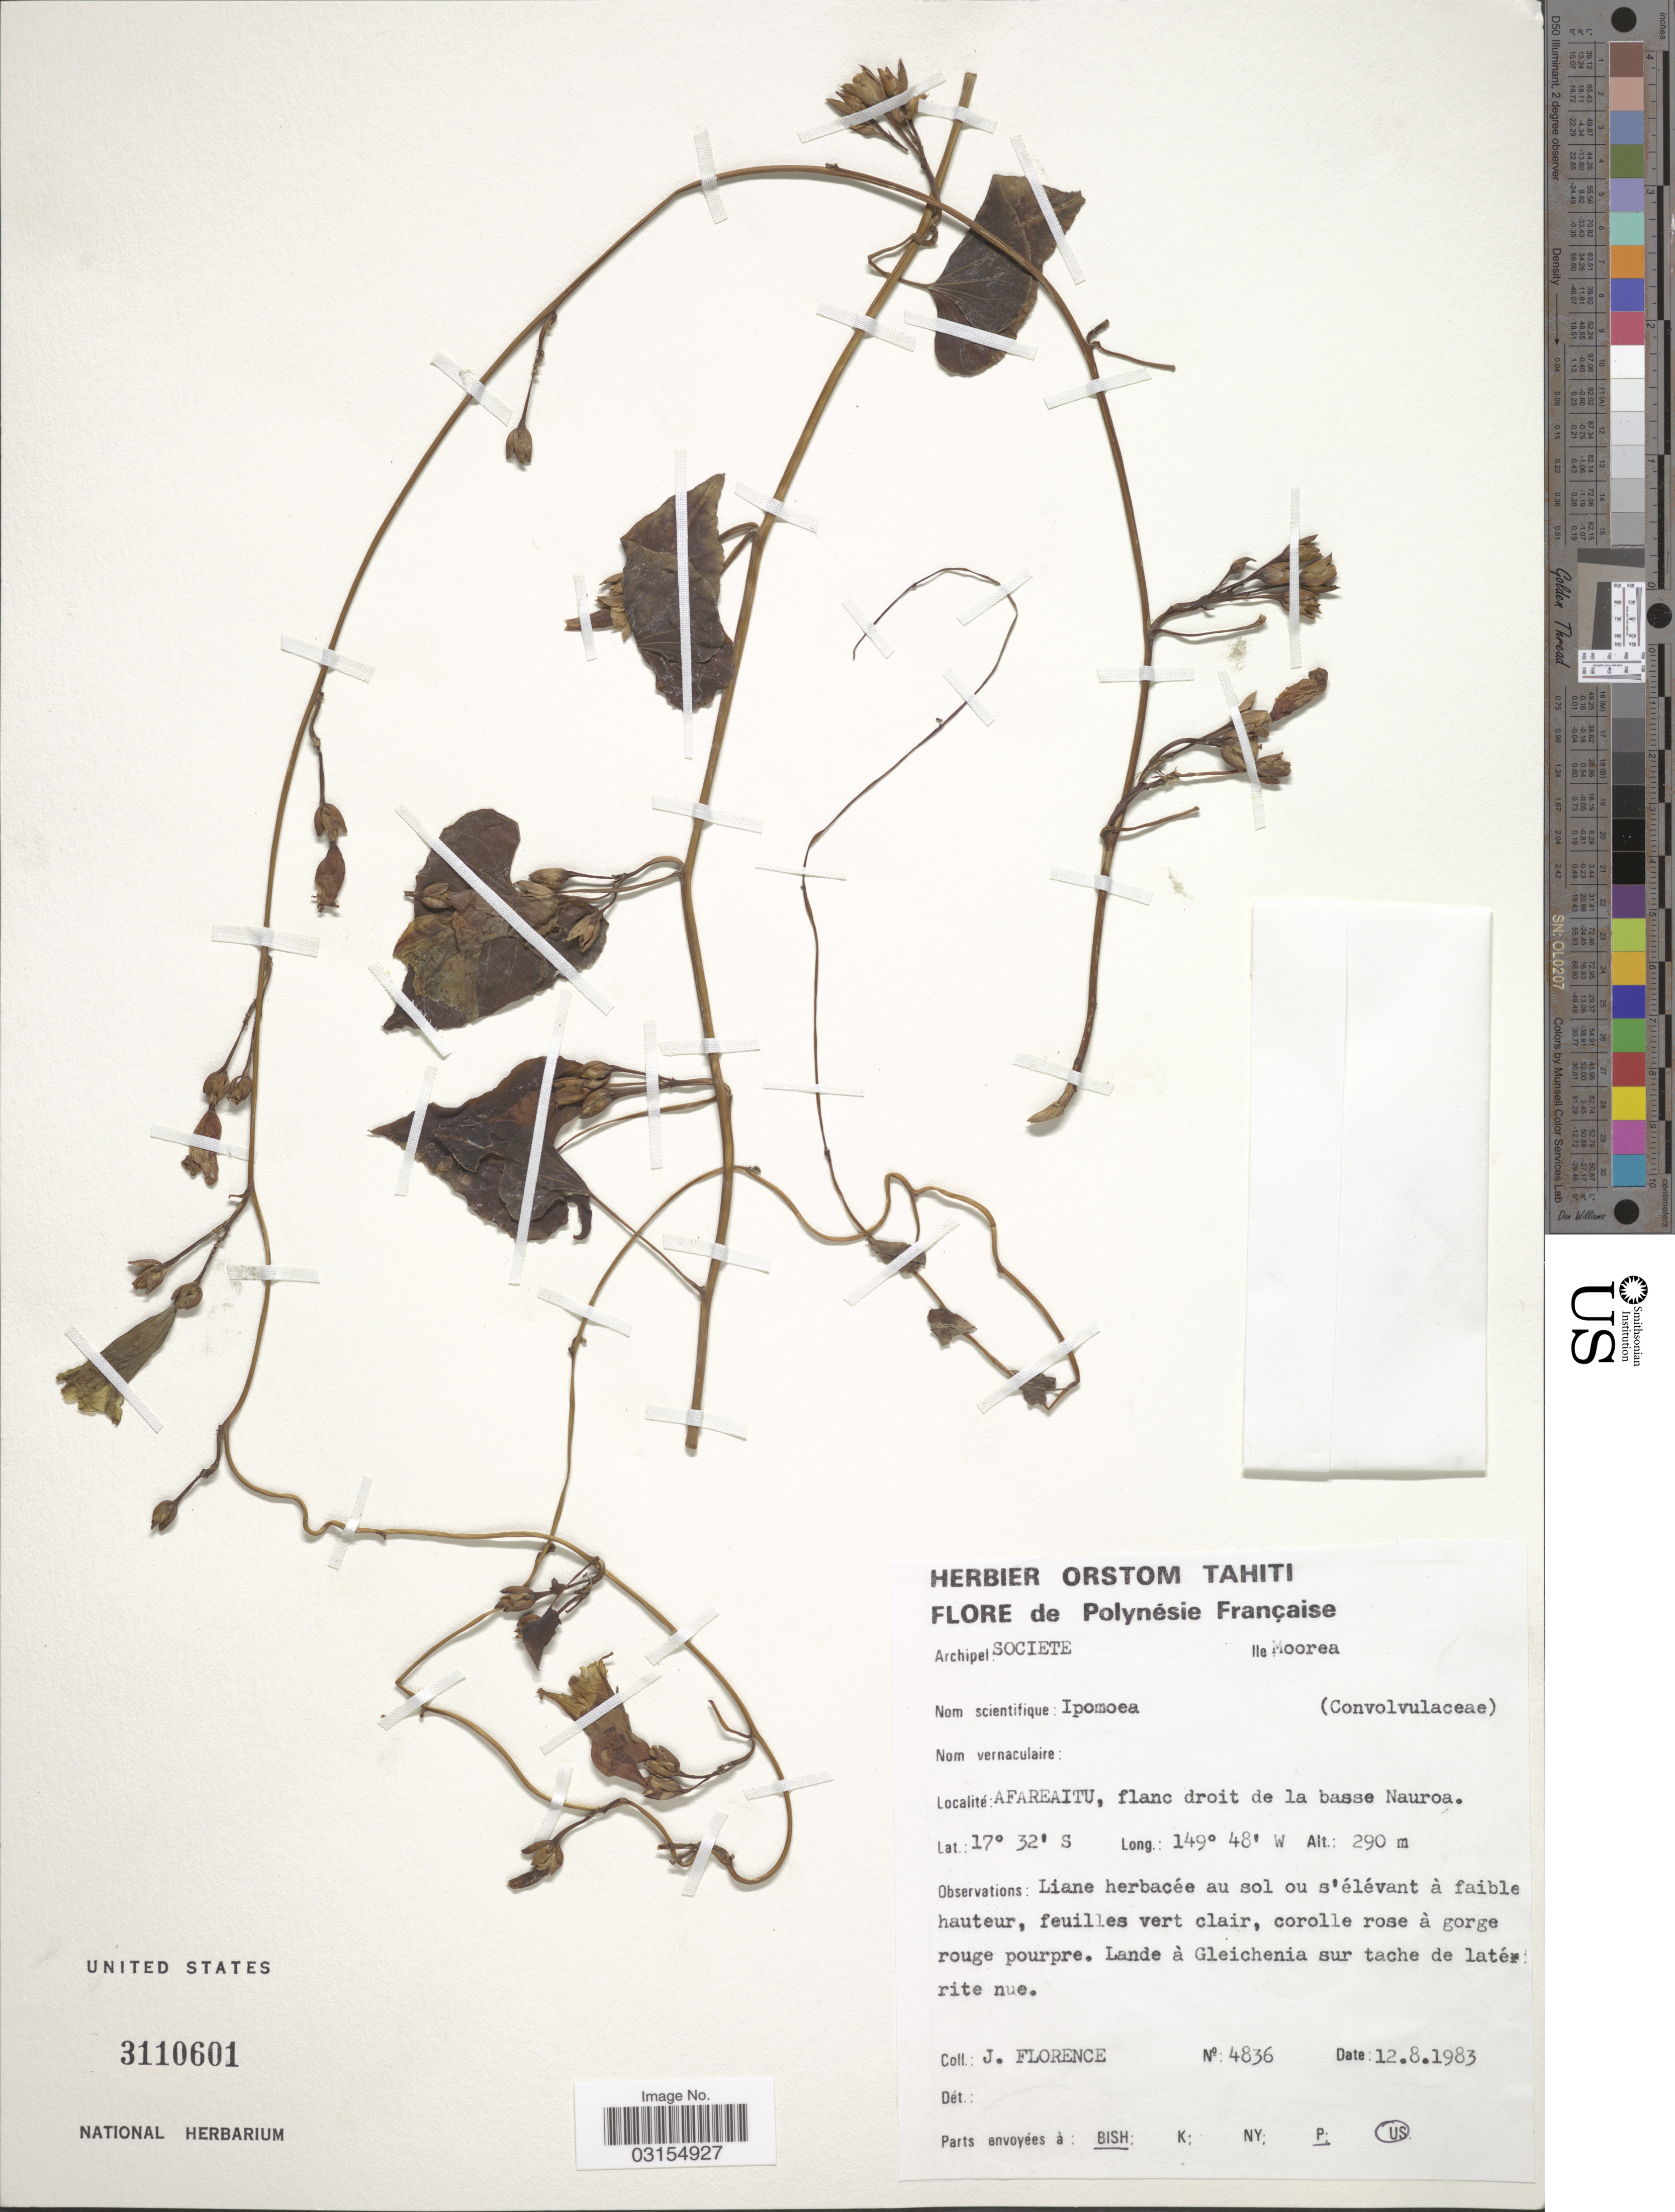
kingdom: Plantae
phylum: Tracheophyta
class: Magnoliopsida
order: Solanales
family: Convolvulaceae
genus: Ipomoea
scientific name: Ipomoea littoralis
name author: Blume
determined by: Staples, G. W.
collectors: J. Florence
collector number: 4836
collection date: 1983-08-12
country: French Polynesia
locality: Polynésie Française. Archipel: Societe, Ile: Moorea. Afareaitu, flanc droit de la basse Nauroa.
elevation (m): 290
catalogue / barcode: US 3110601